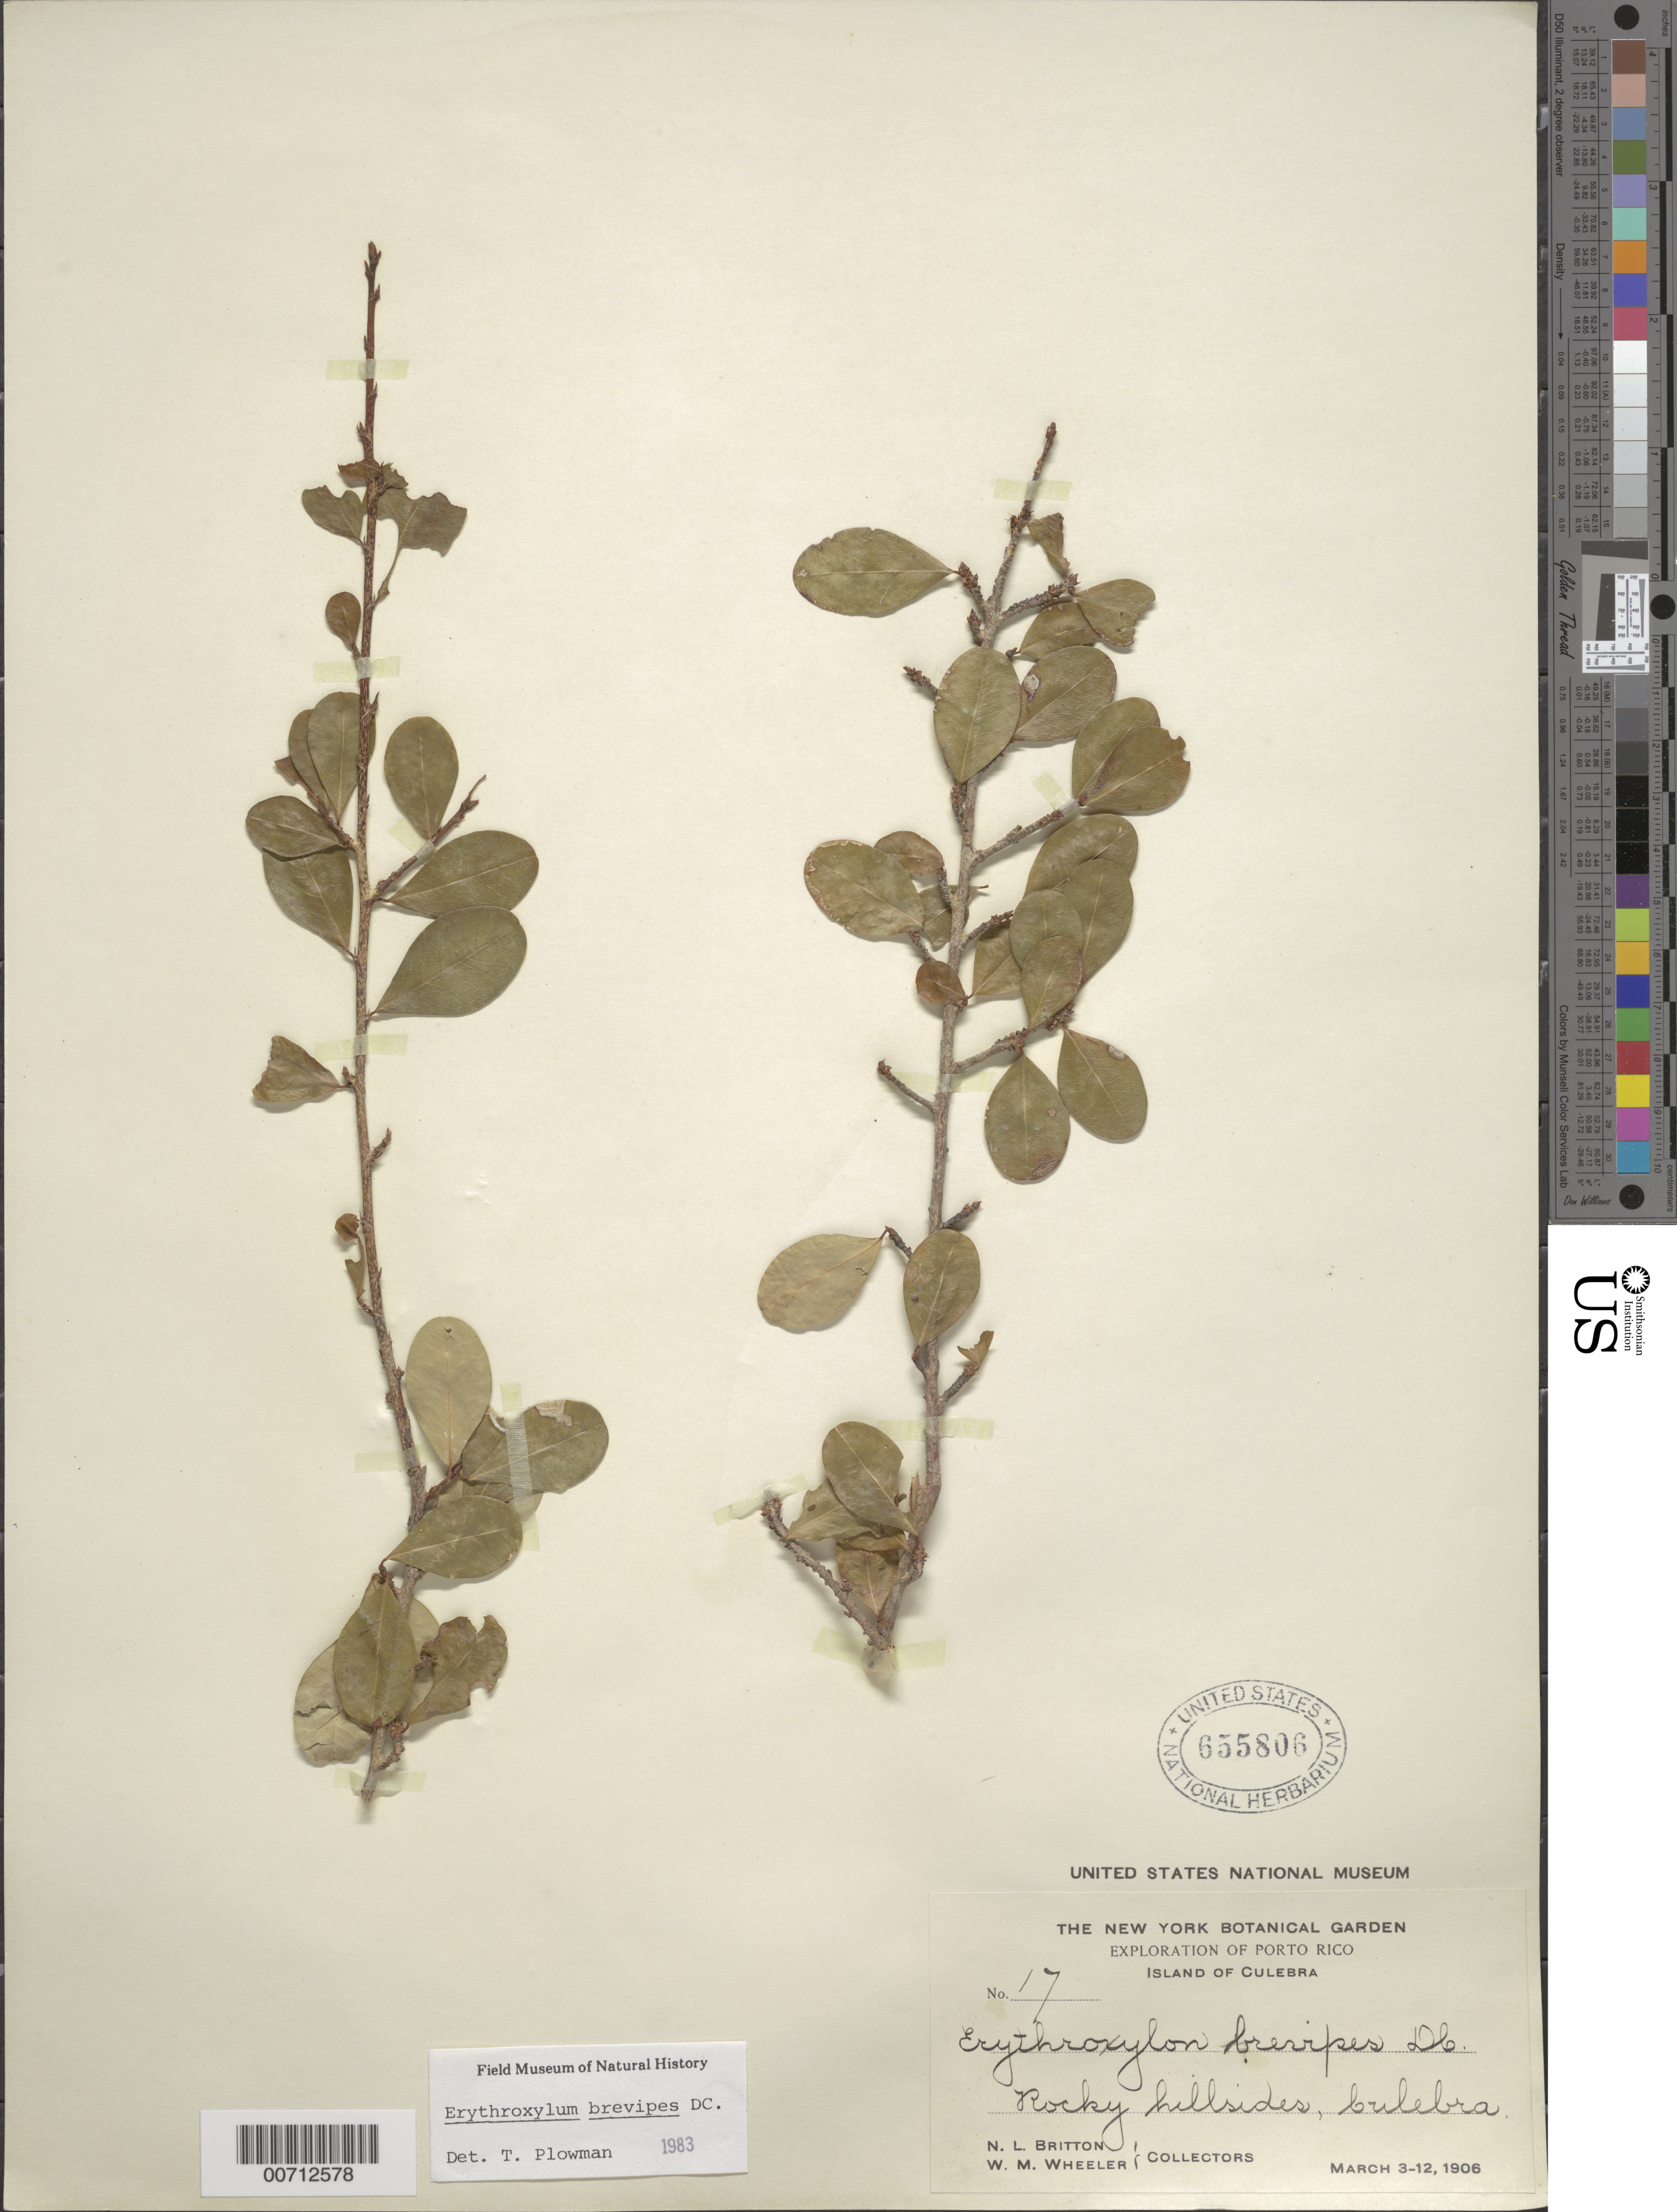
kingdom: Plantae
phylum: Tracheophyta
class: Magnoliopsida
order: Malpighiales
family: Erythroxylaceae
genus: Erythroxylum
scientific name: Erythroxylum brevipes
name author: DC.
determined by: Plowman, Timothy C.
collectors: N. Britton & W. Wheeler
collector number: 17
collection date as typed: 03 Mar 1906 to 12 Mar 1906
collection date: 1906-03-03/1906-03-12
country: Puerto Rico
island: Culebra Island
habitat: Rocky hillsides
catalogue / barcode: US 655806